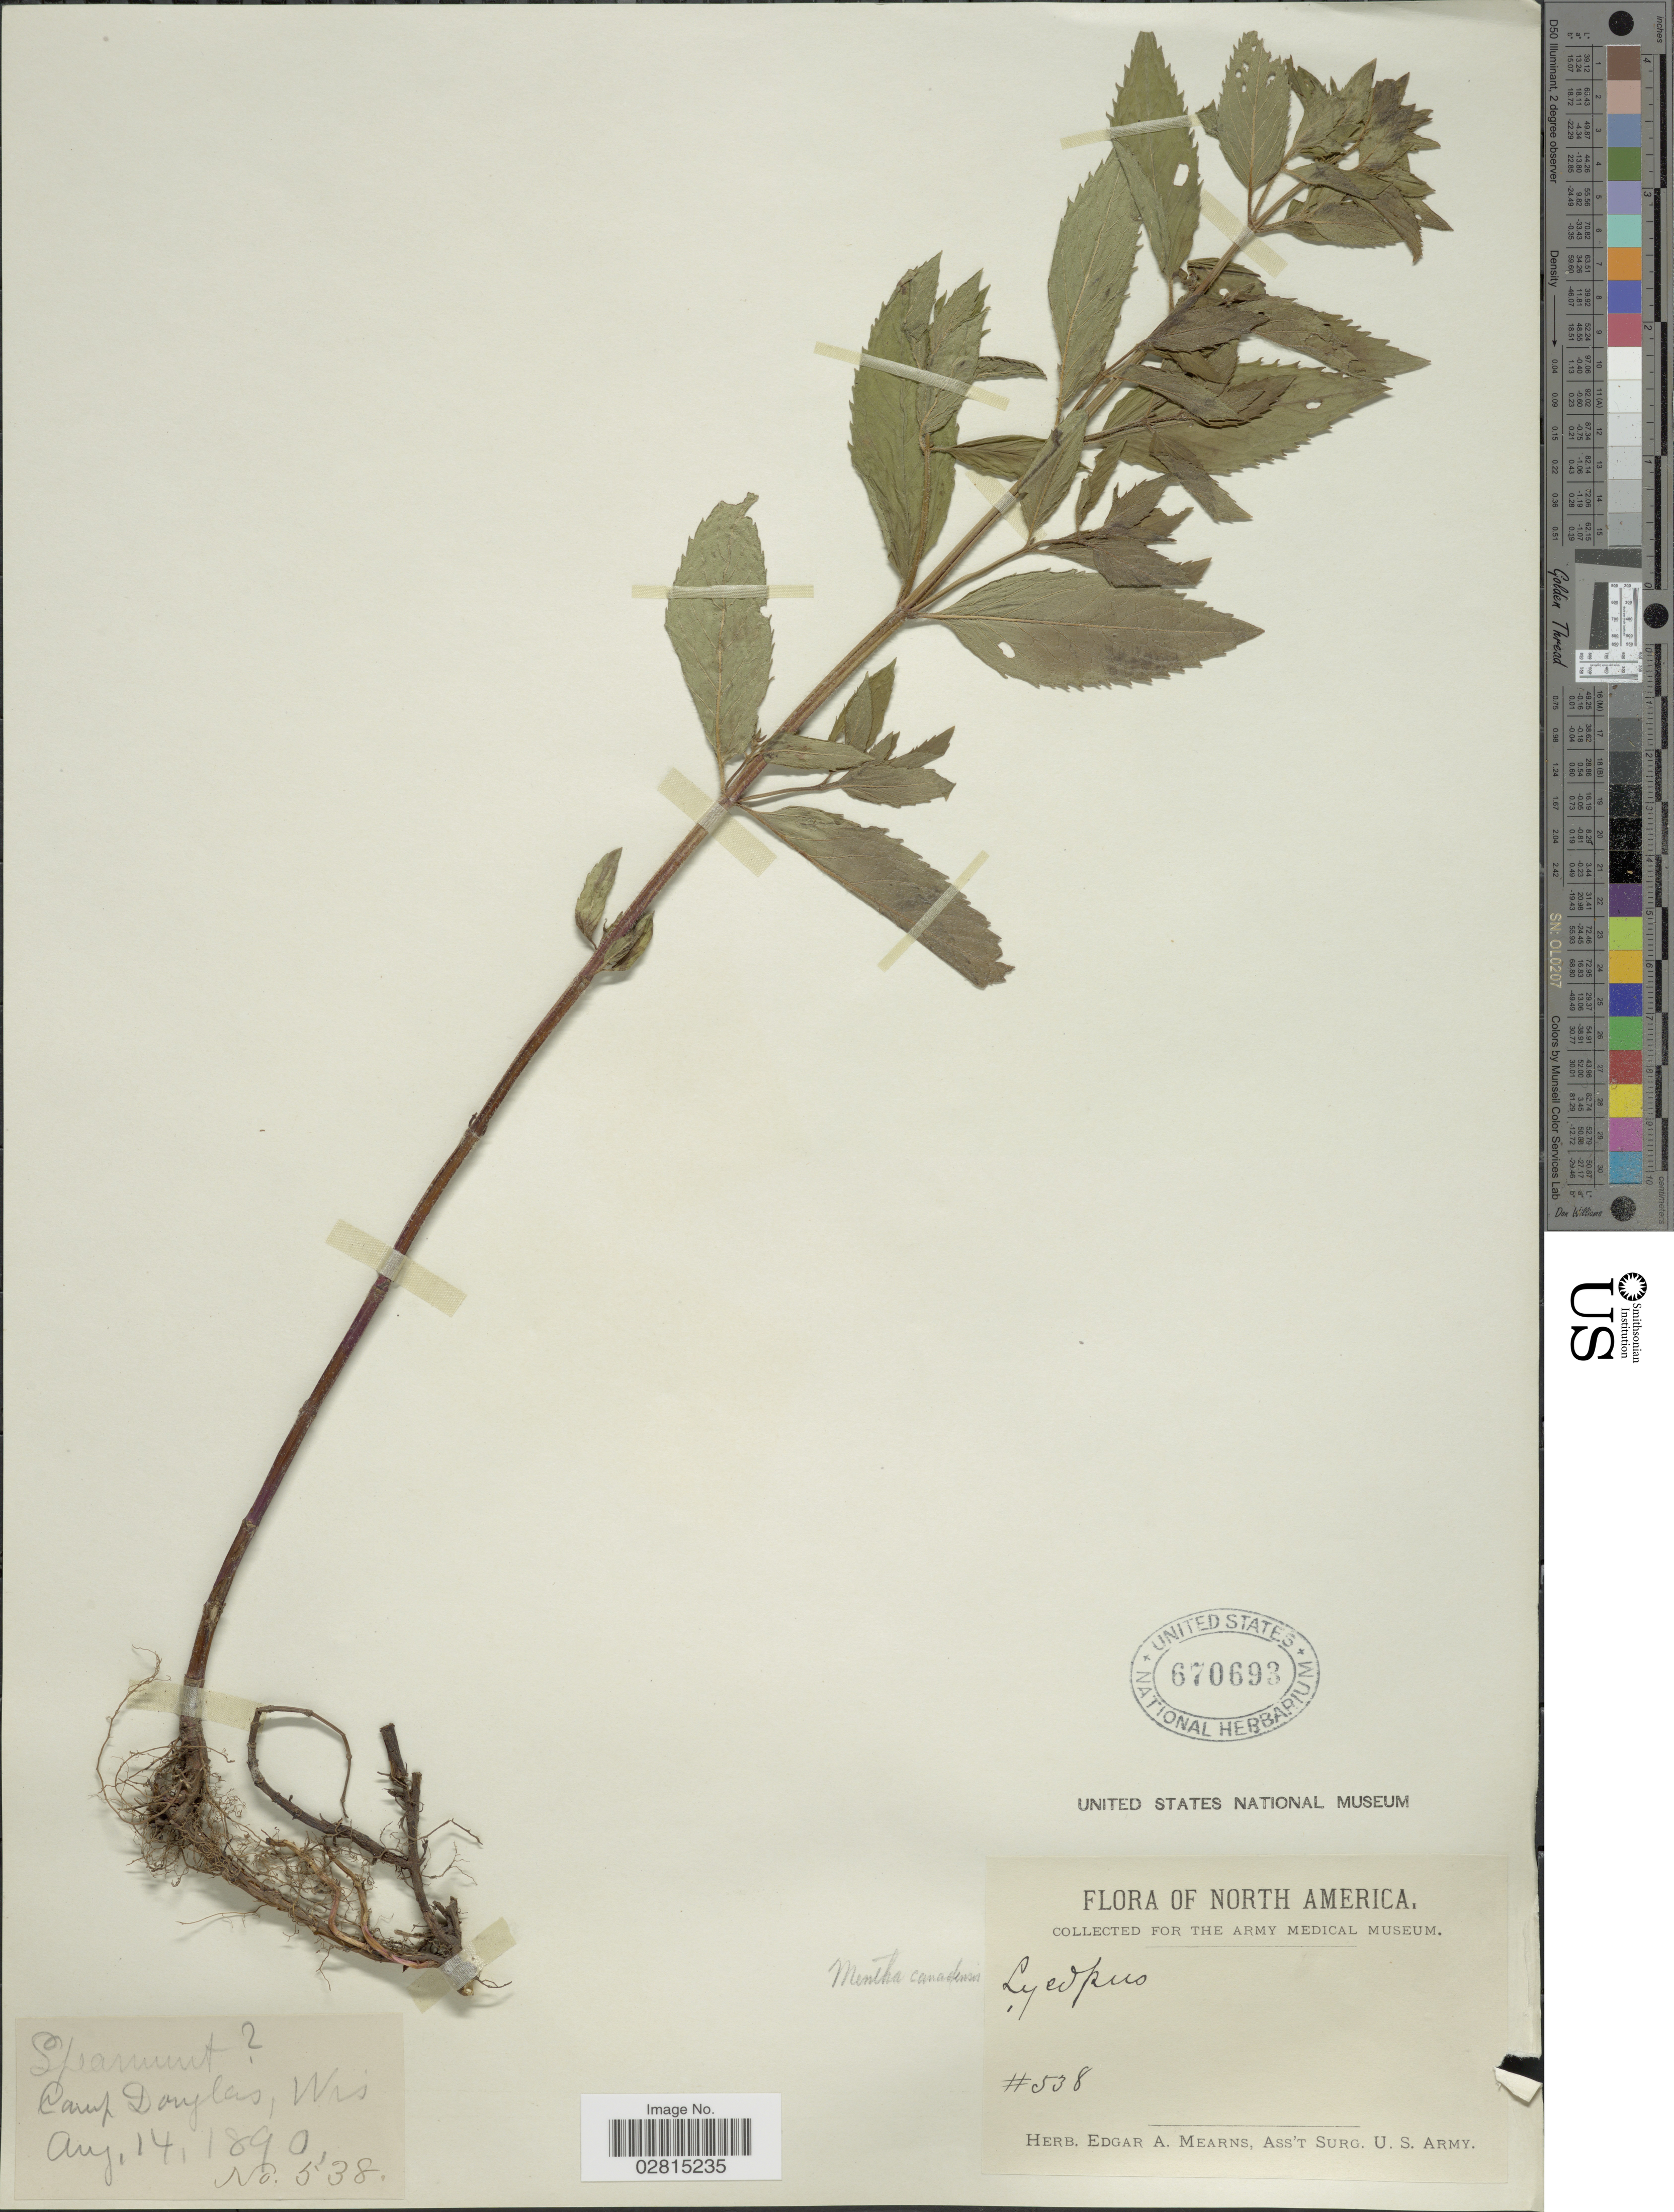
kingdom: Plantae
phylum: Tracheophyta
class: Magnoliopsida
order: Lamiales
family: Lamiaceae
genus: Mentha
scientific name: Mentha canadensis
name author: L.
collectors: ex herb. Edgar A. Mearns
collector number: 538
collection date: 1890-08-14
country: United States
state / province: Wisconsin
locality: Camp Douglas, Wis.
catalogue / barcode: US 670693